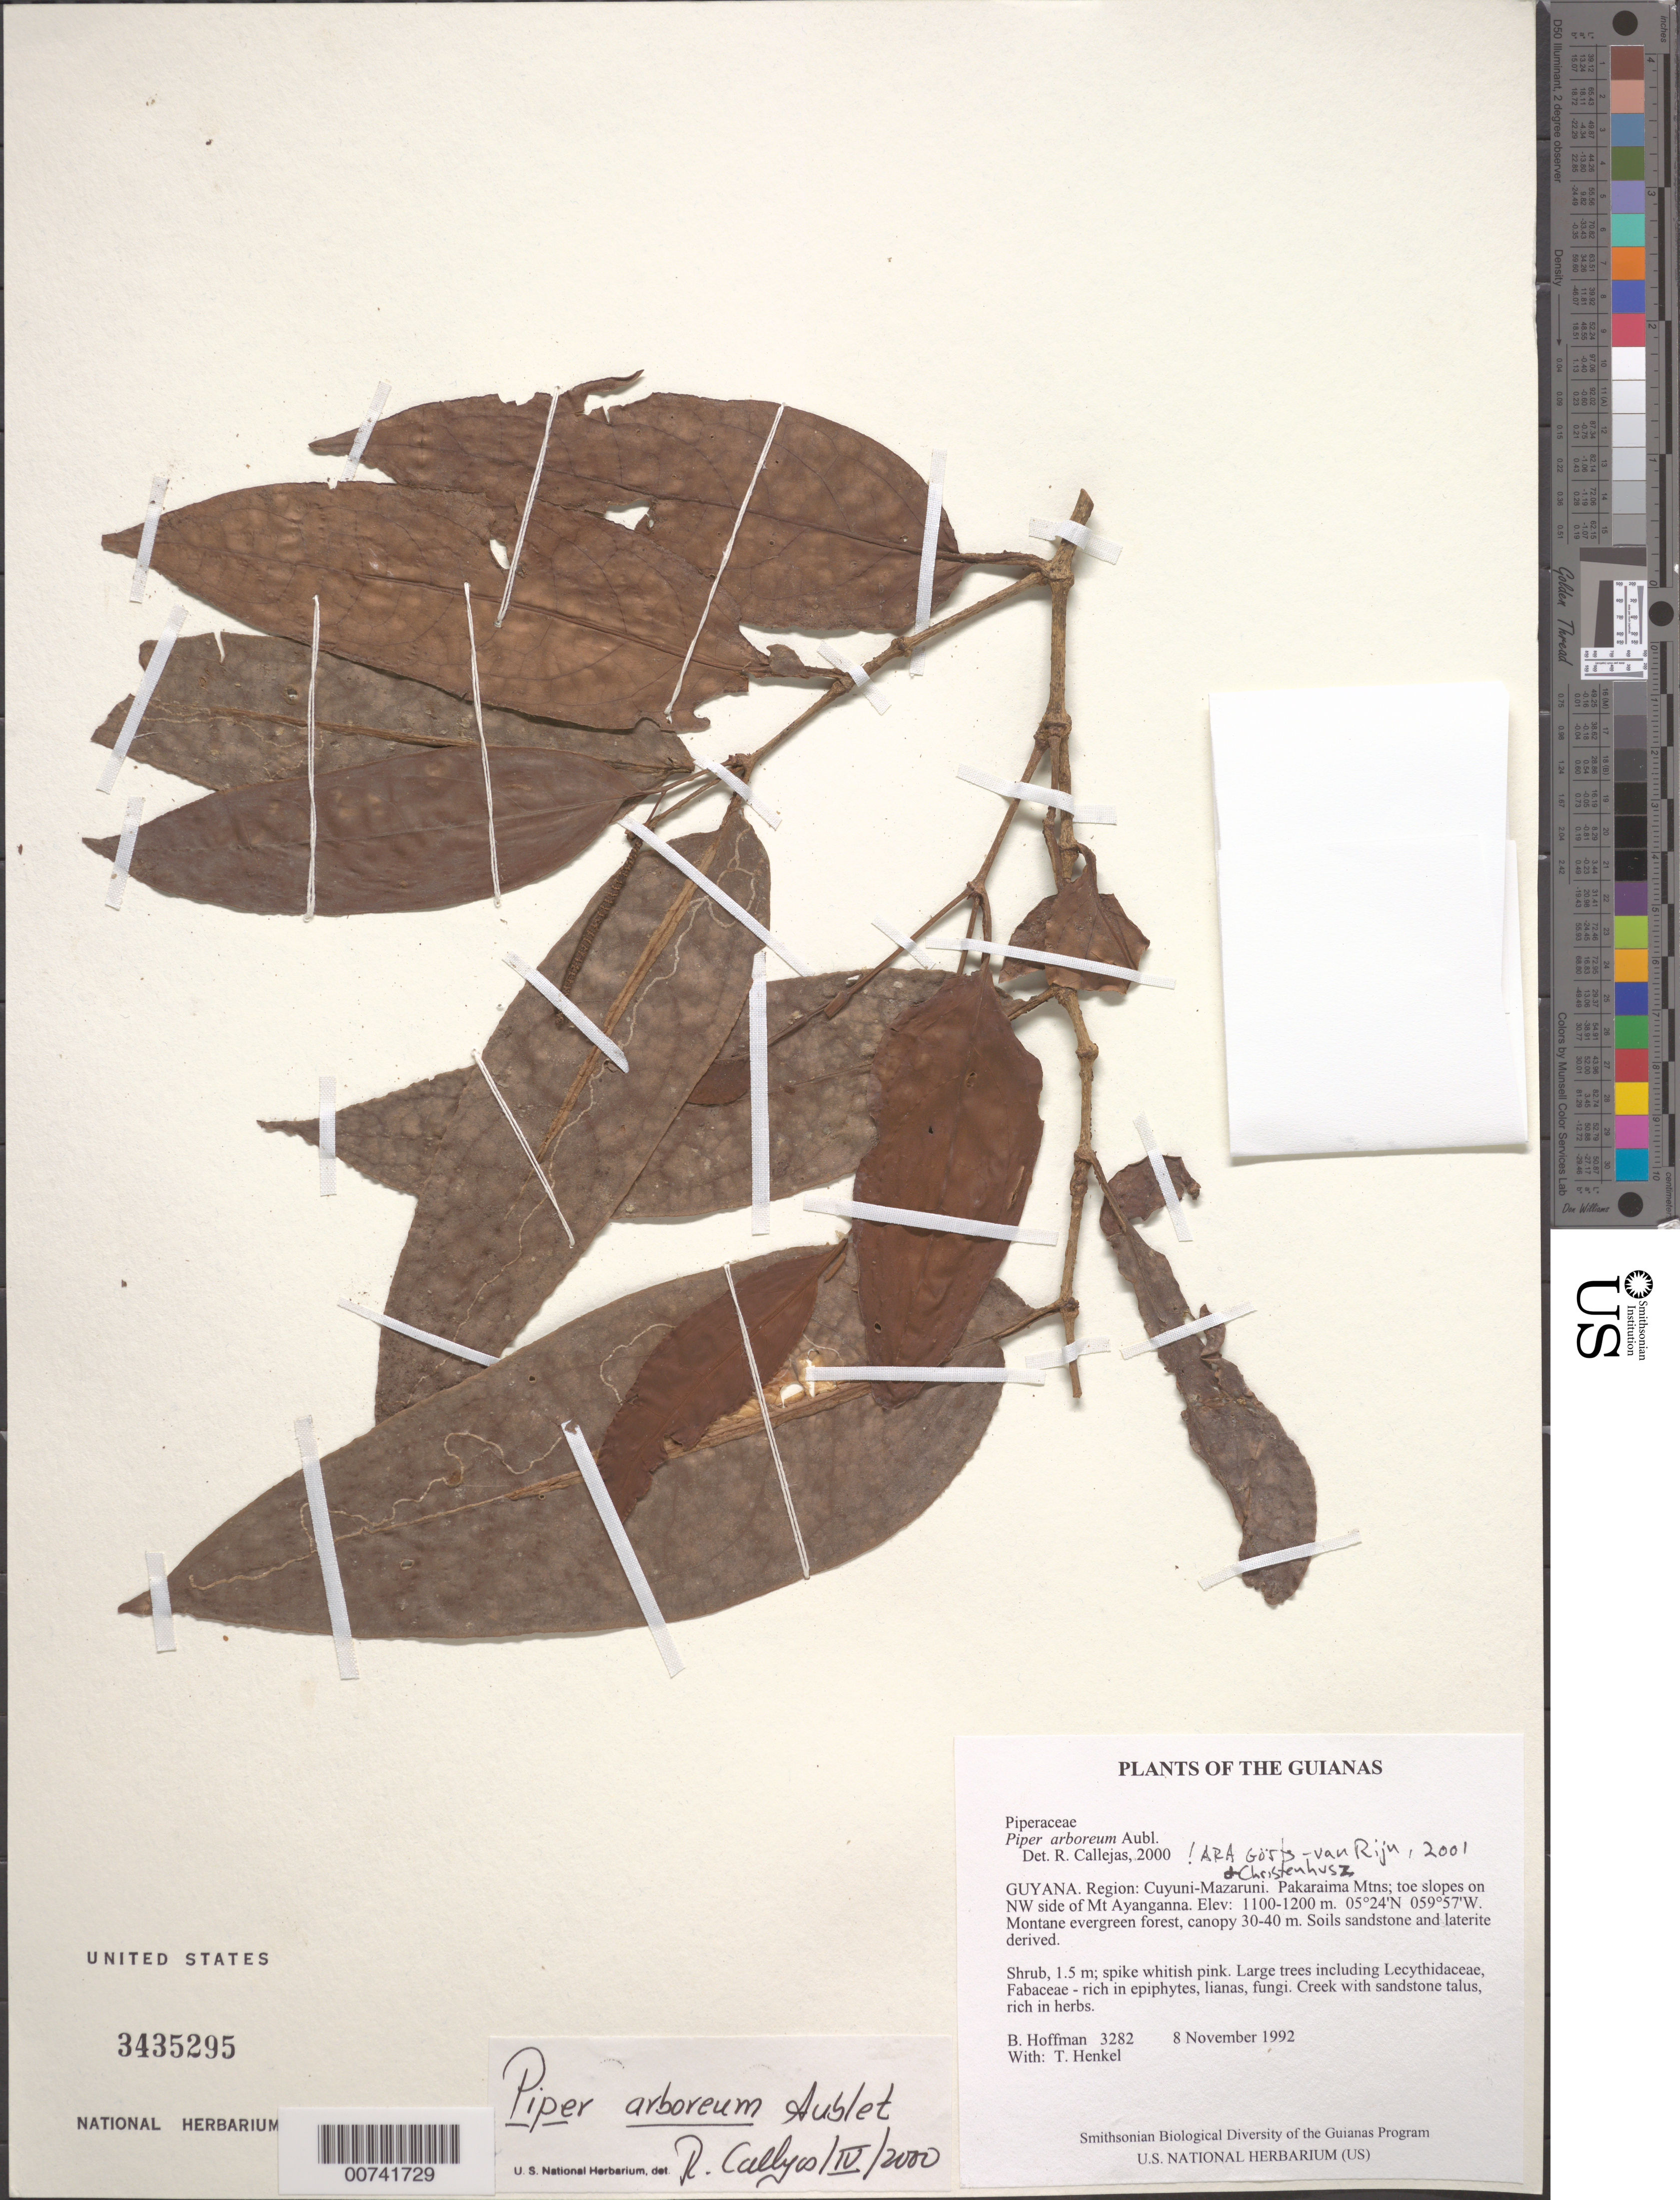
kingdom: Plantae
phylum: Tracheophyta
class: Magnoliopsida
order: Piperales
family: Piperaceae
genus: Piper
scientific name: Piper arboreum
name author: Aubl.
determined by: Görts-van Rijn, A. R.; Christenhusz, M. J.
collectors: B. Hoffman & T. Henkel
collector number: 3282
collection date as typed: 8 November 1992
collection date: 1992-11-08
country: Guyana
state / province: Cuyuni-Mazaruni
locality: Pakaraima Mountains; toe slopes on NW side of Mt. Ayanganna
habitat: Montane evergreen forest, canopy 30-40 m. Soils sandstone and laterite derived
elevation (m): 1100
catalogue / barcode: US 3435295